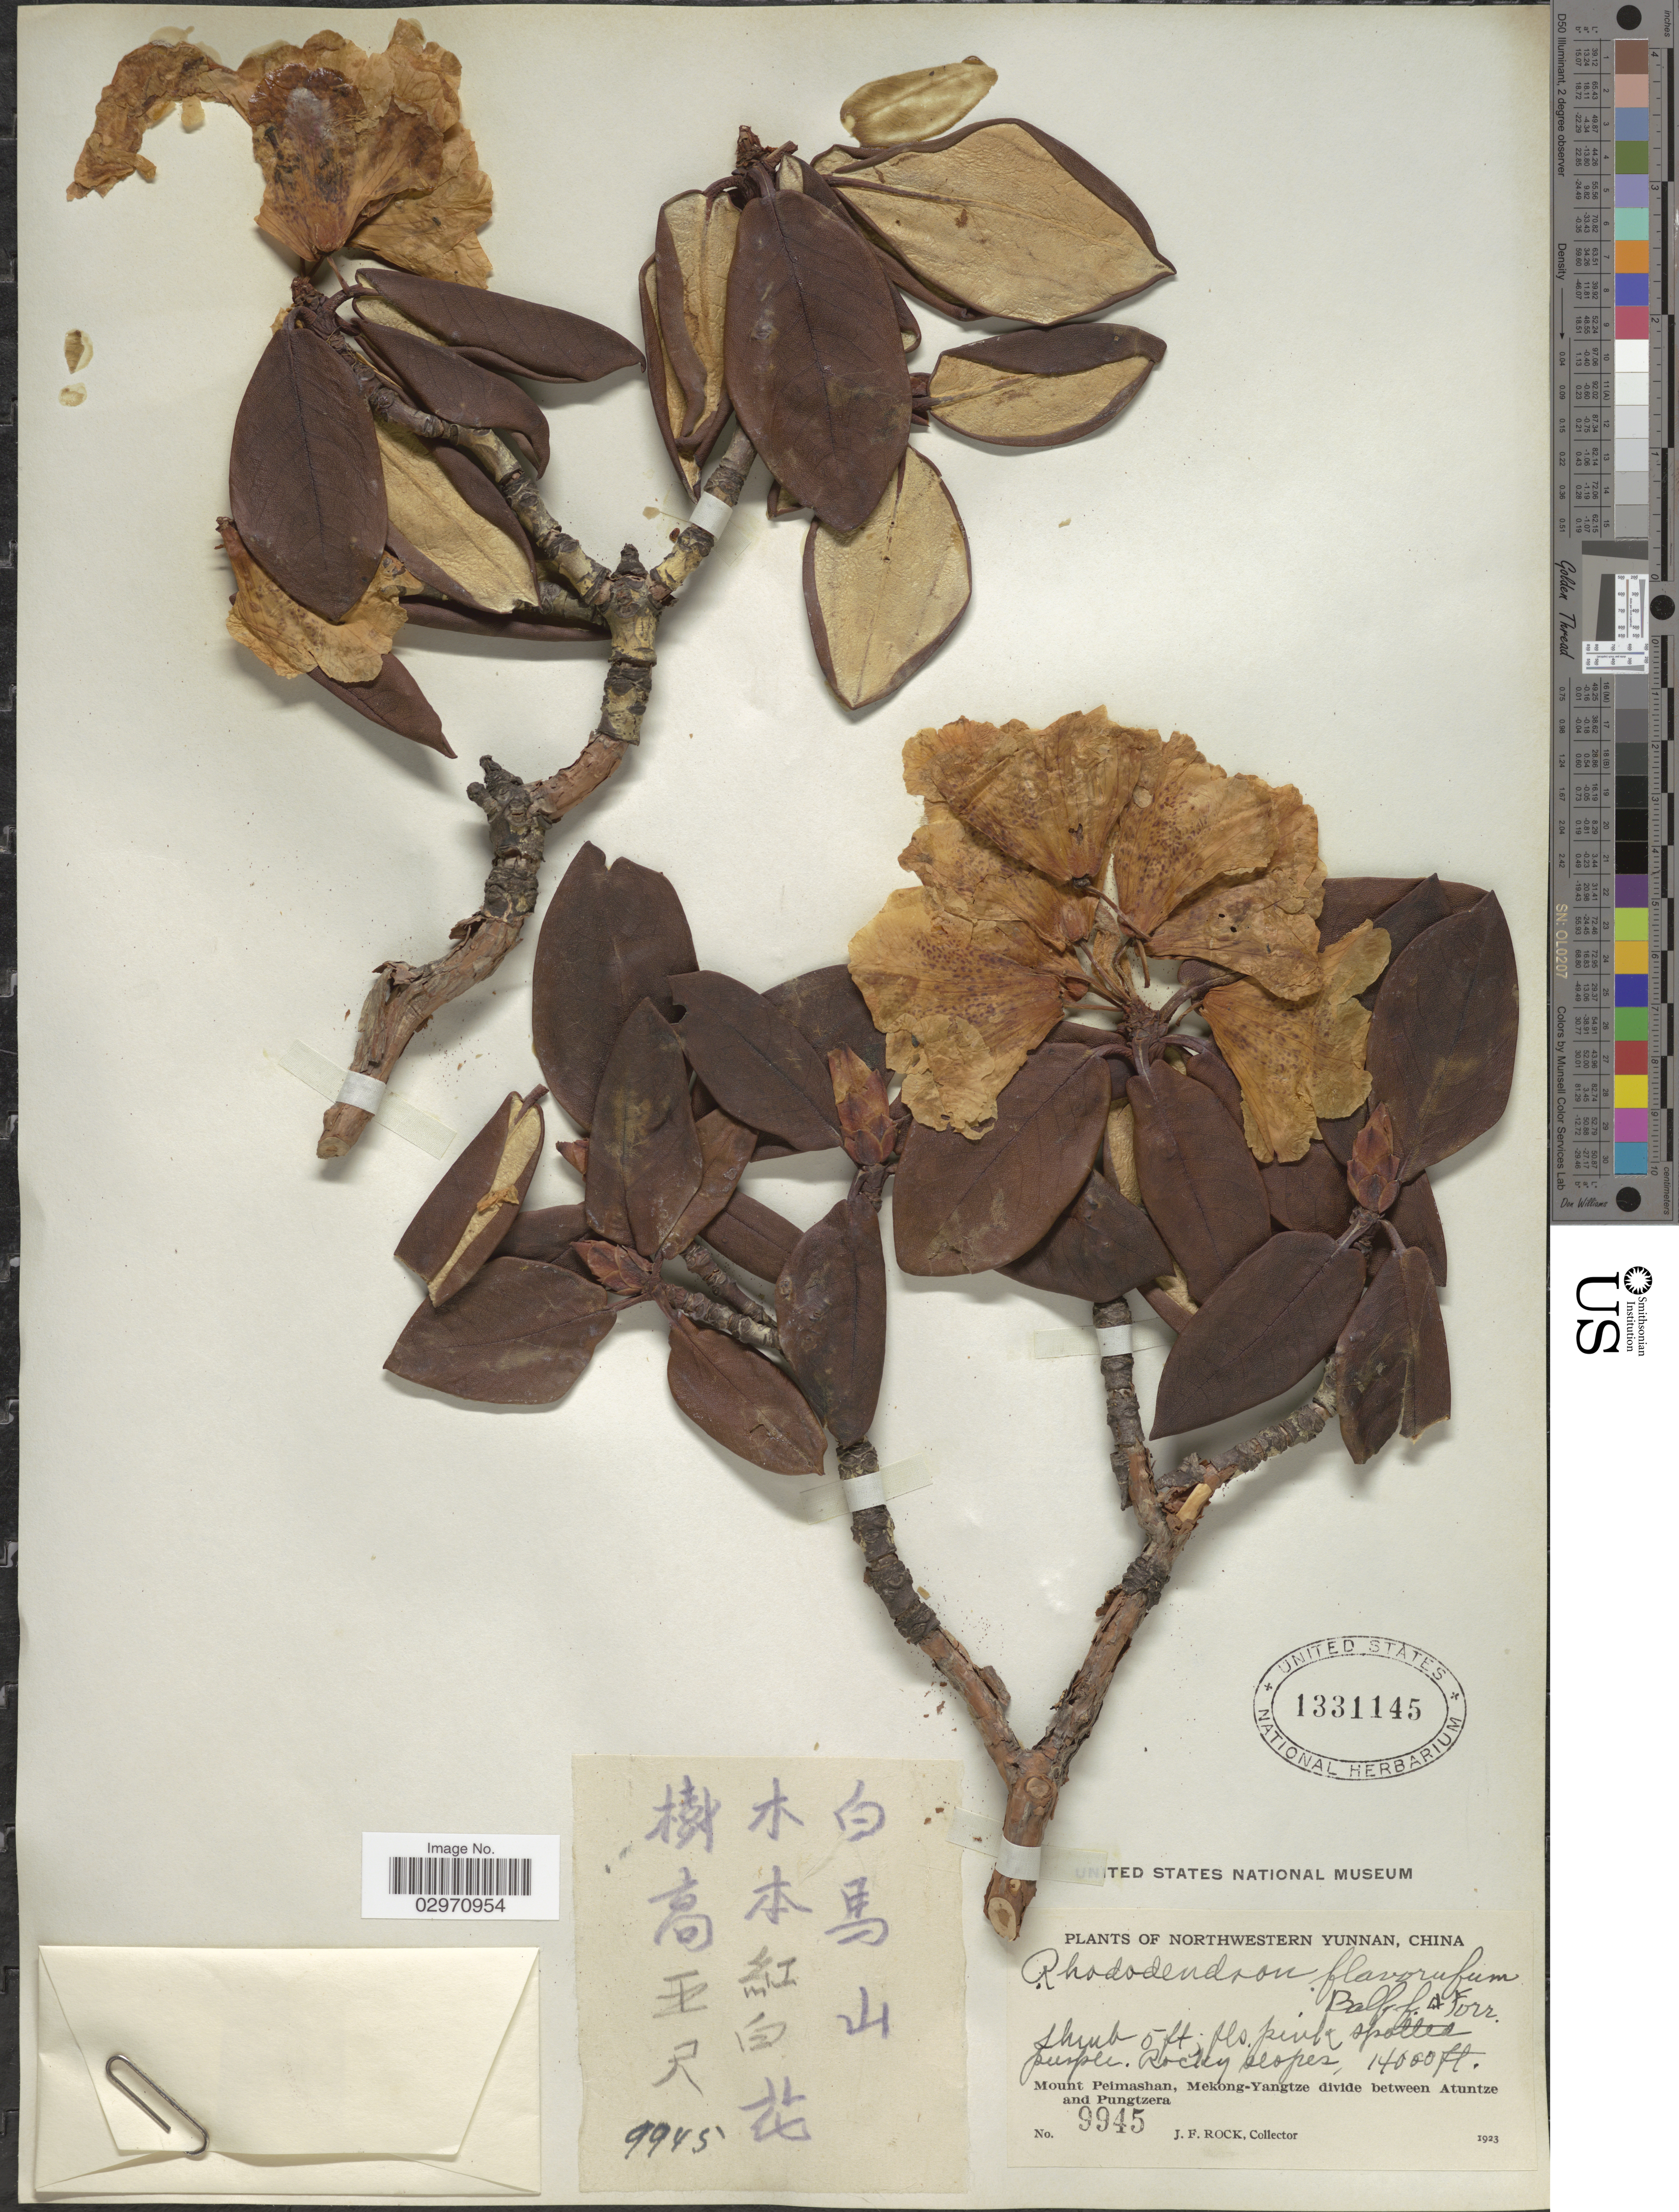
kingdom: Plantae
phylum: Tracheophyta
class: Magnoliopsida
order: Ericales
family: Ericaceae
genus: Rhododendron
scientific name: Rhododendron flavorufum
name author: Balf. f. & Forrest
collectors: J. Rock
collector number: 9945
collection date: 1923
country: China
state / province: Yunnan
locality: Nothwestern Yunnan. Mount Peimashan, Mekong-Yangtze divide between Atuntze and Pungtzera.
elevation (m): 4267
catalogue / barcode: US 1331145